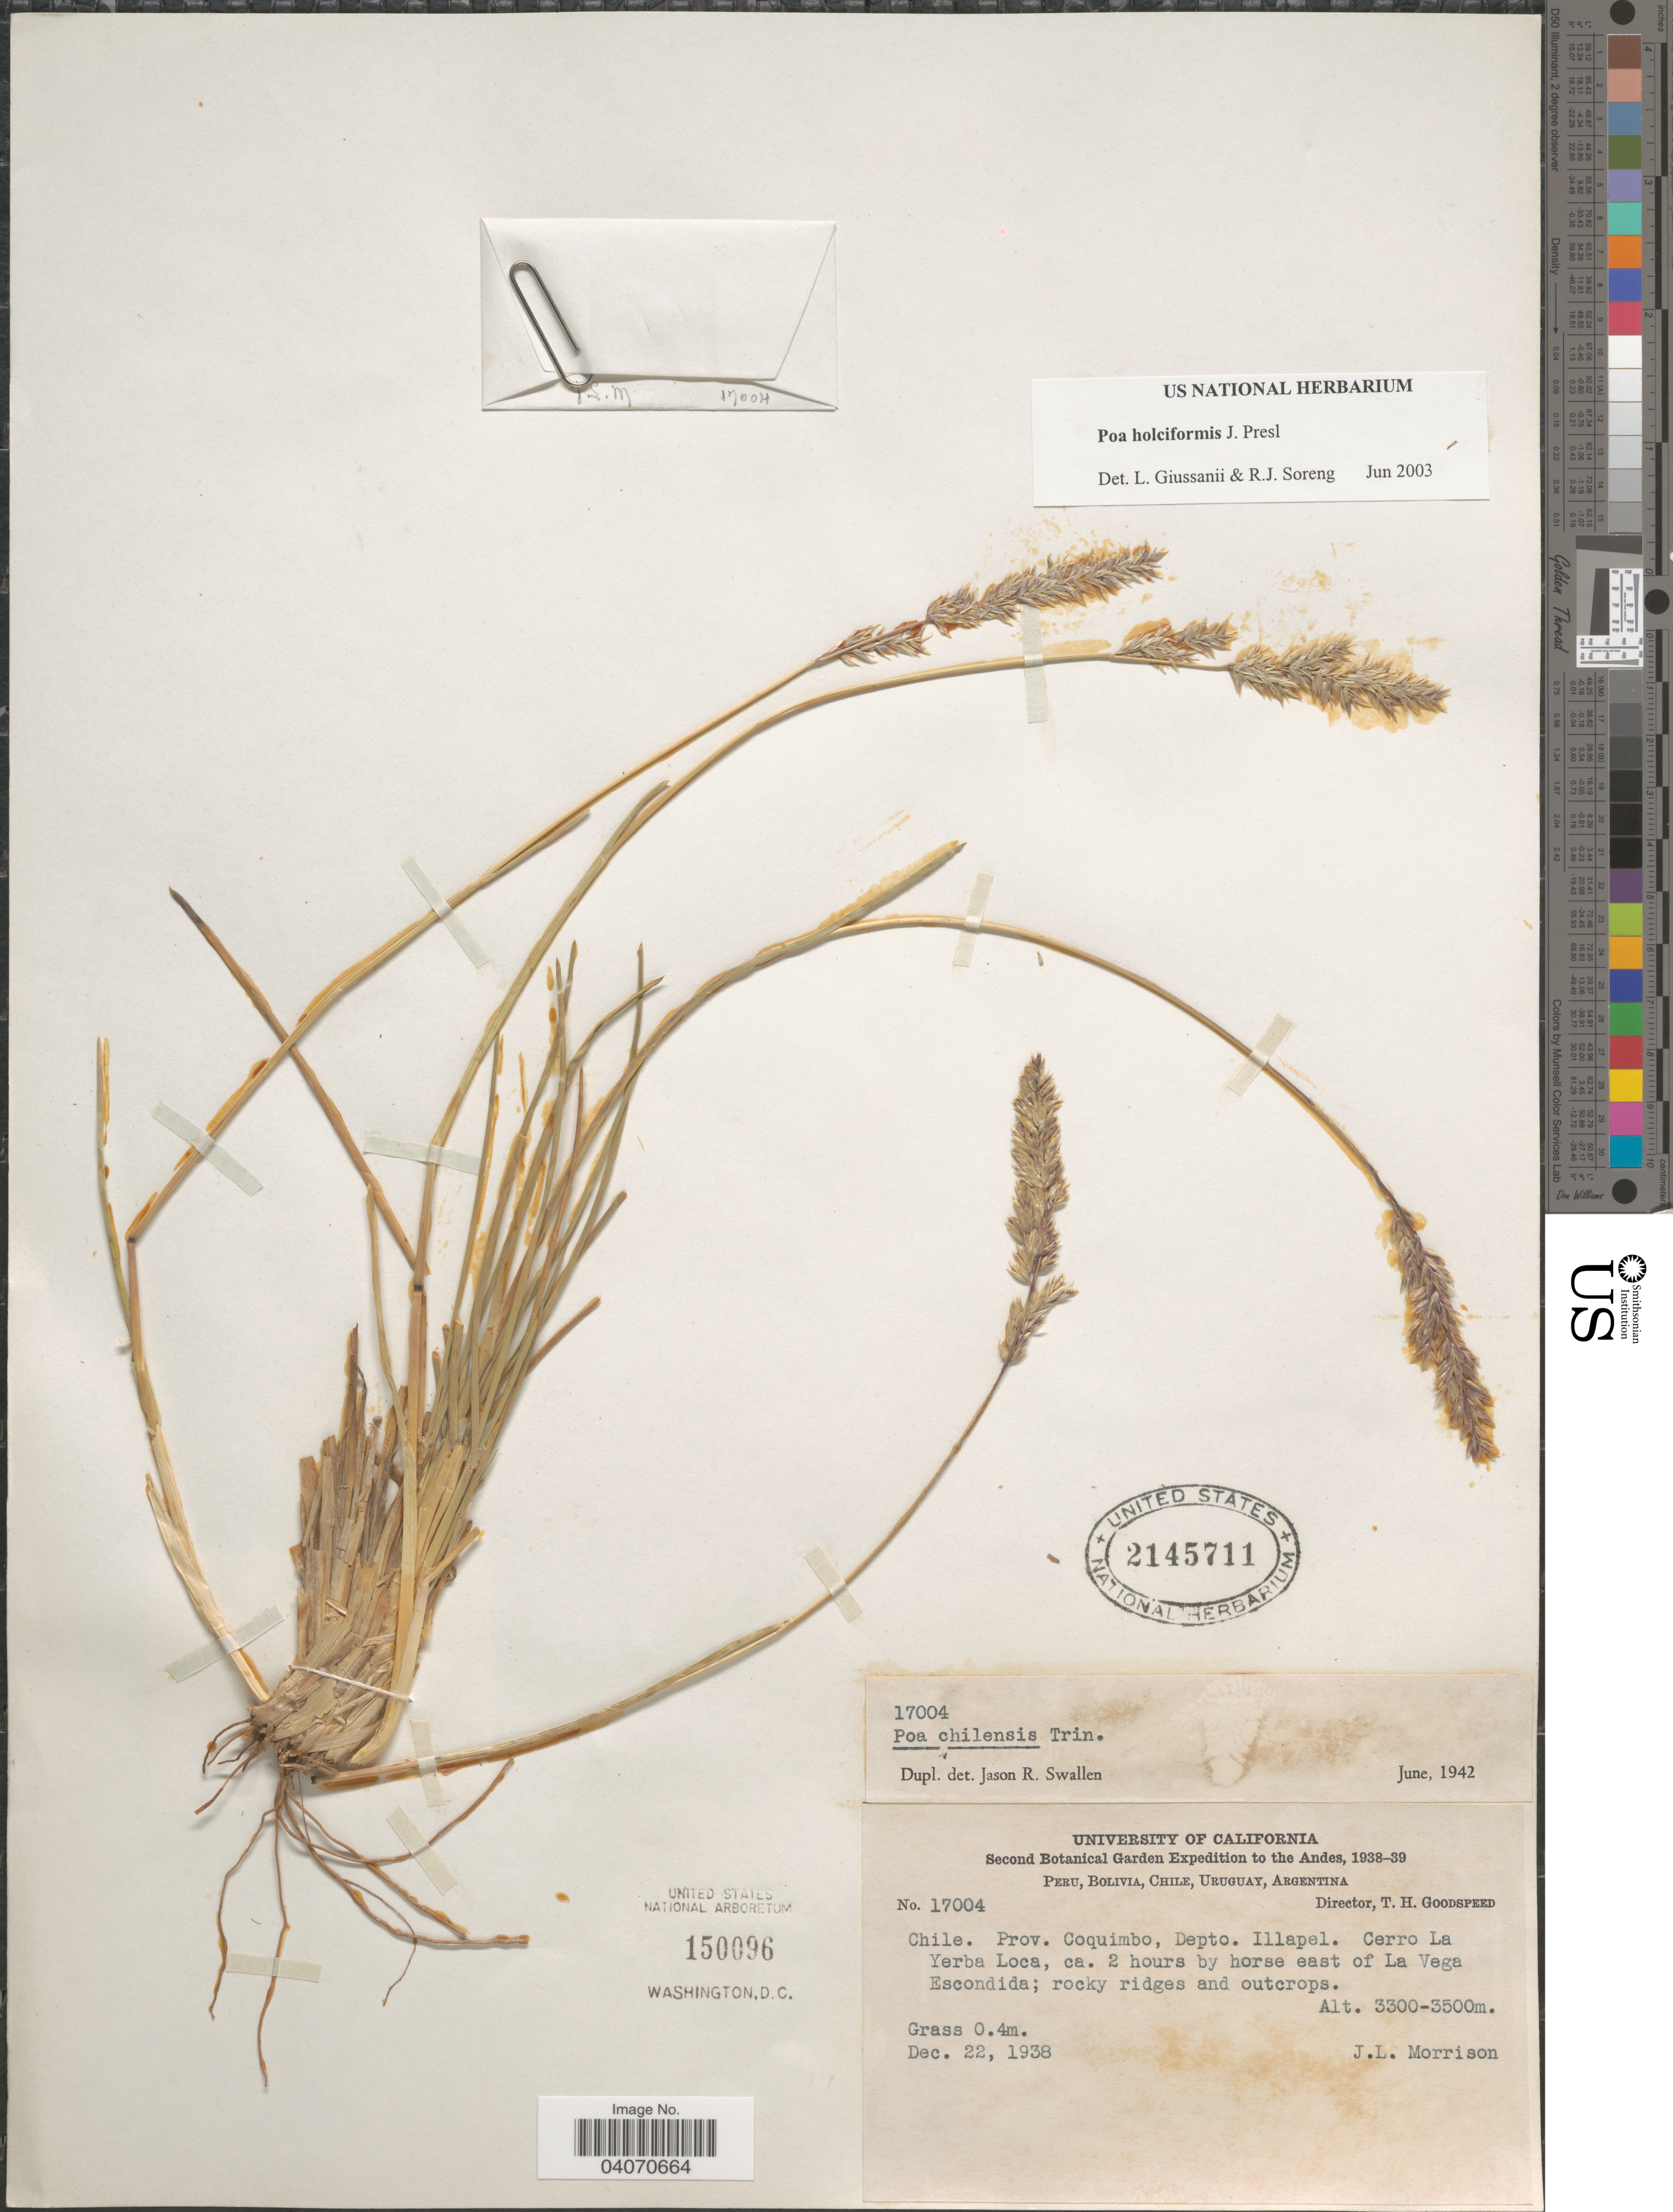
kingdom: Plantae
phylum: Tracheophyta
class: Liliopsida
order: Poales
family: Poaceae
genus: Poa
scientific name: Poa holciformis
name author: J. Presl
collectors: J. Morrison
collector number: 17004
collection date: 1938-12-22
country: Chile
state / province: Coquimbo (IV)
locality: Depto. Illapel. Cerro La Yerba Loca, ca. 2 hours by horse east of La Vega Escondida.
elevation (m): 3300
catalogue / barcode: US 2145711